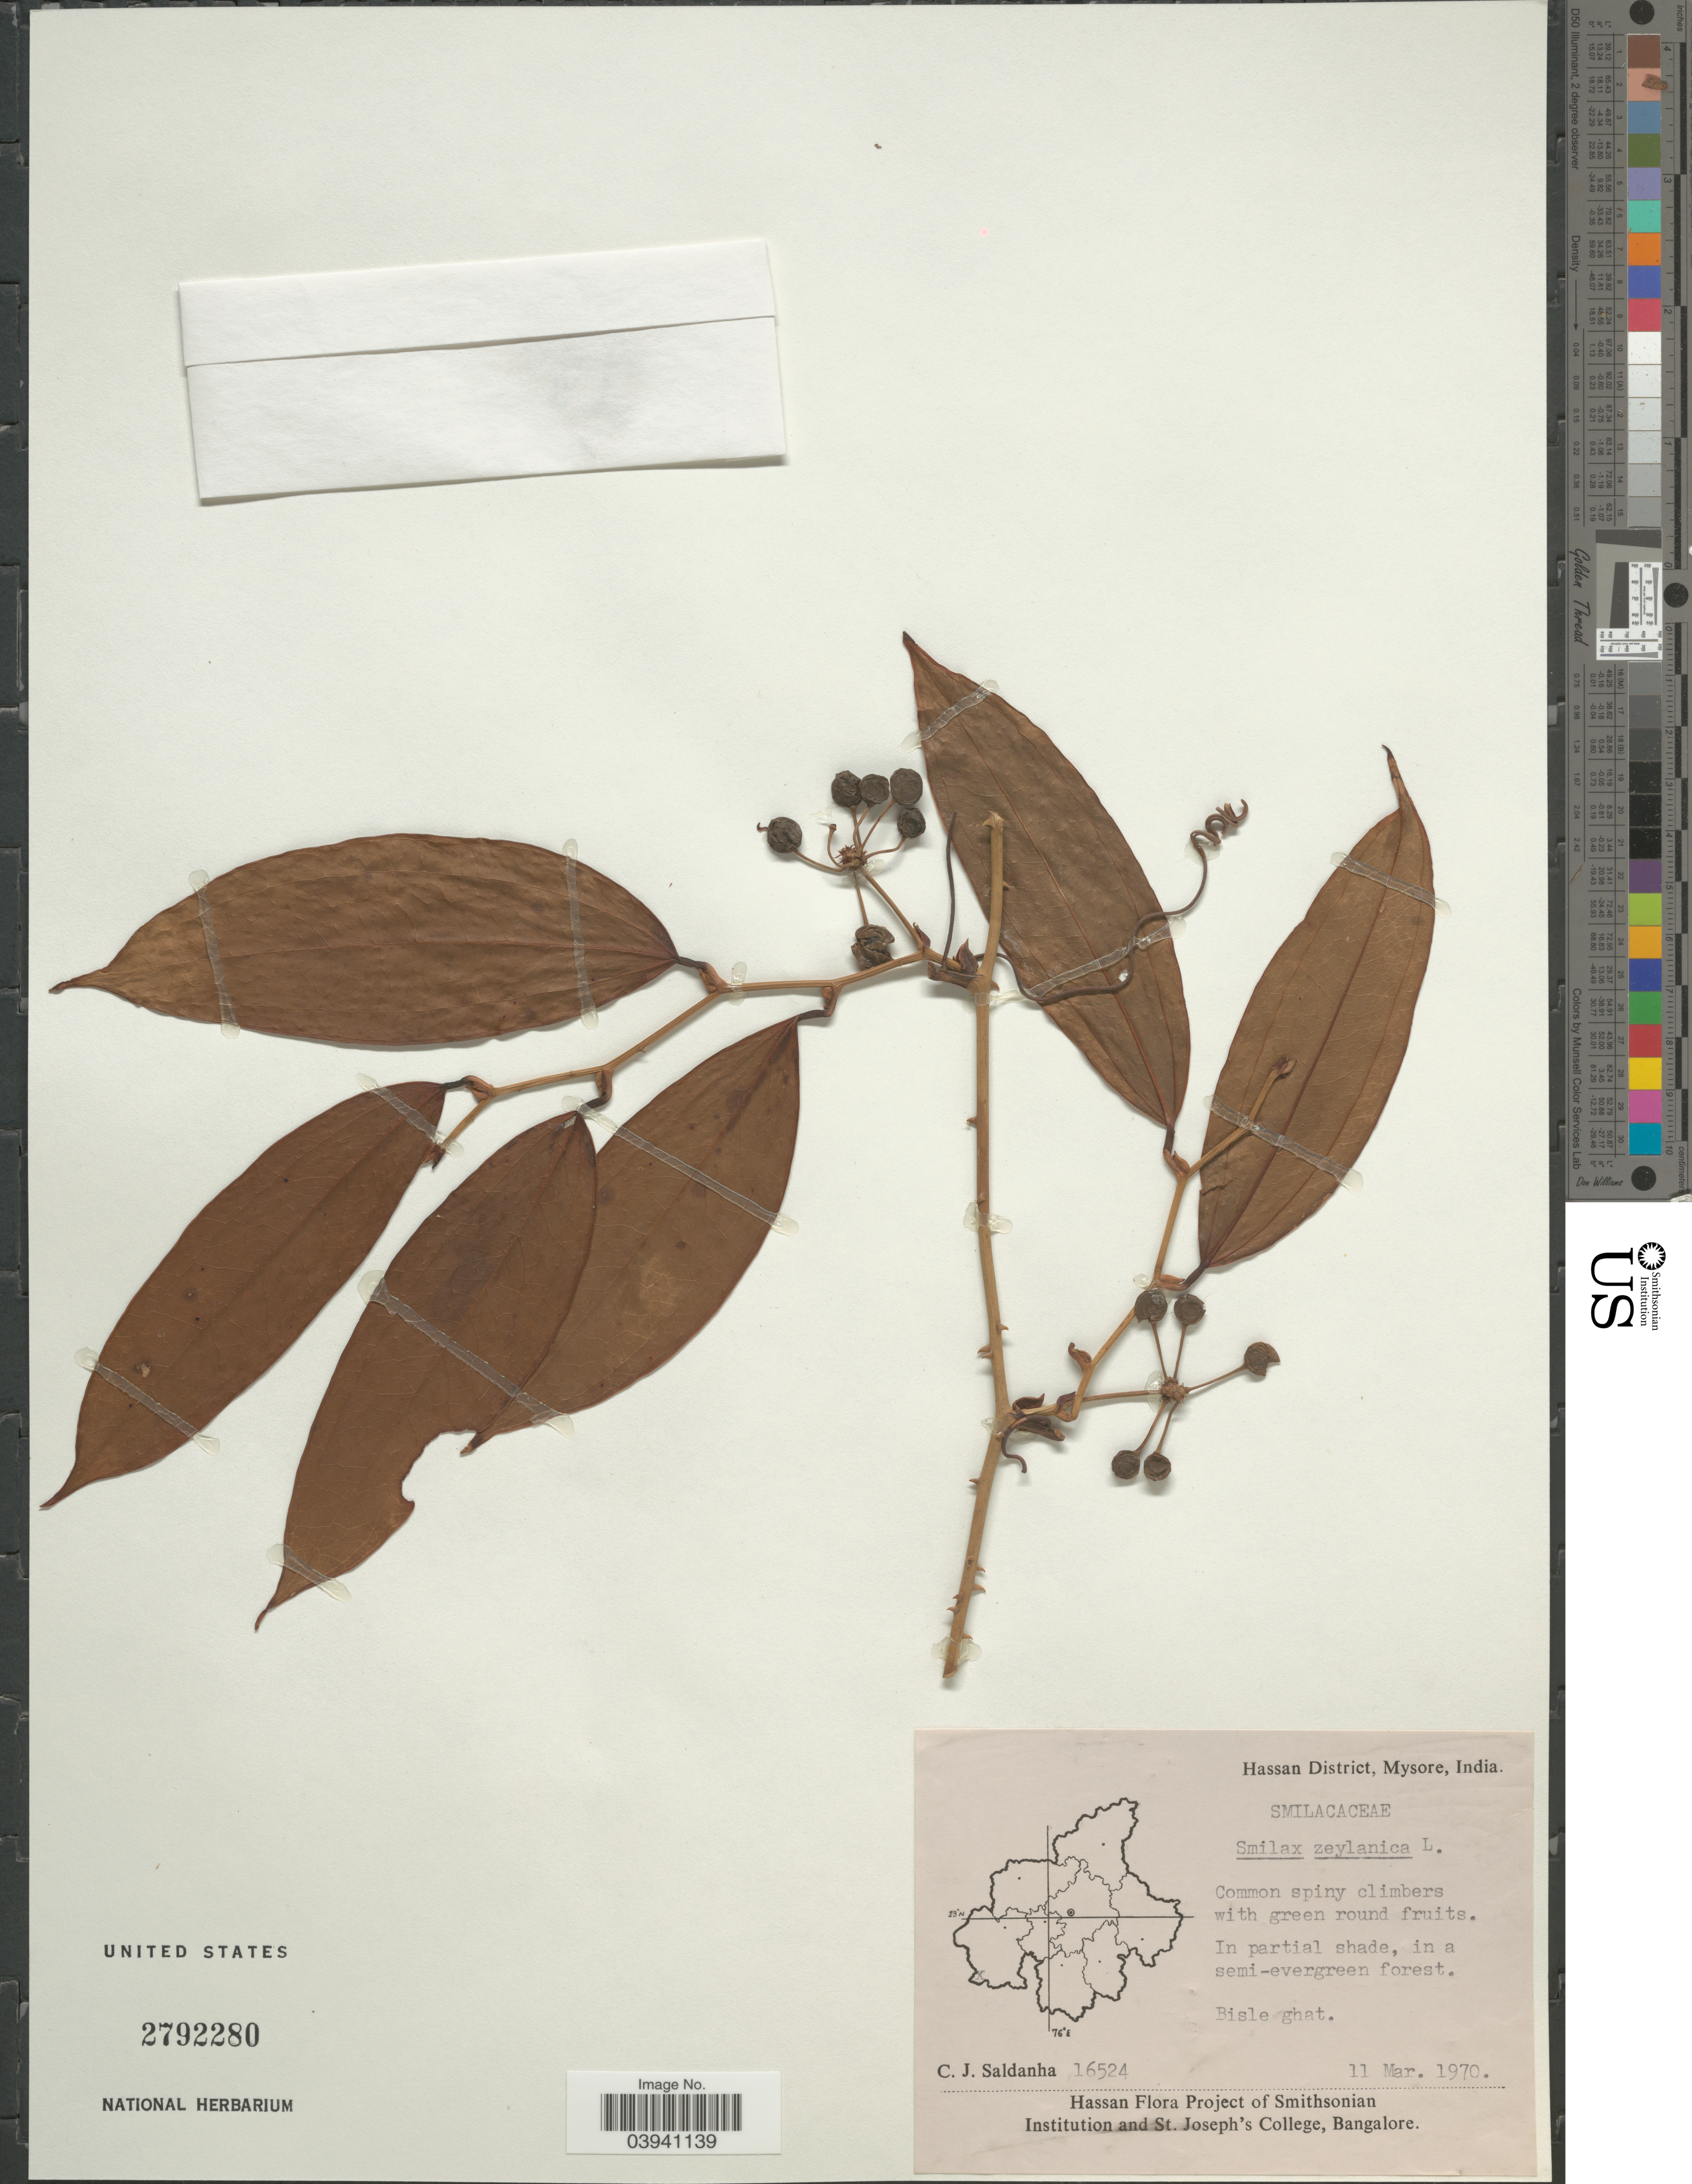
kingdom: Plantae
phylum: Tracheophyta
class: Liliopsida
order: Liliales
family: Smilacaceae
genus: Smilax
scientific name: Smilax zeylanica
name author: L.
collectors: C. J. Saldanha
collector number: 16524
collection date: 1970-03-11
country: India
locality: Hassan District, Mysore. Bisle ghat.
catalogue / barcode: US 2792280